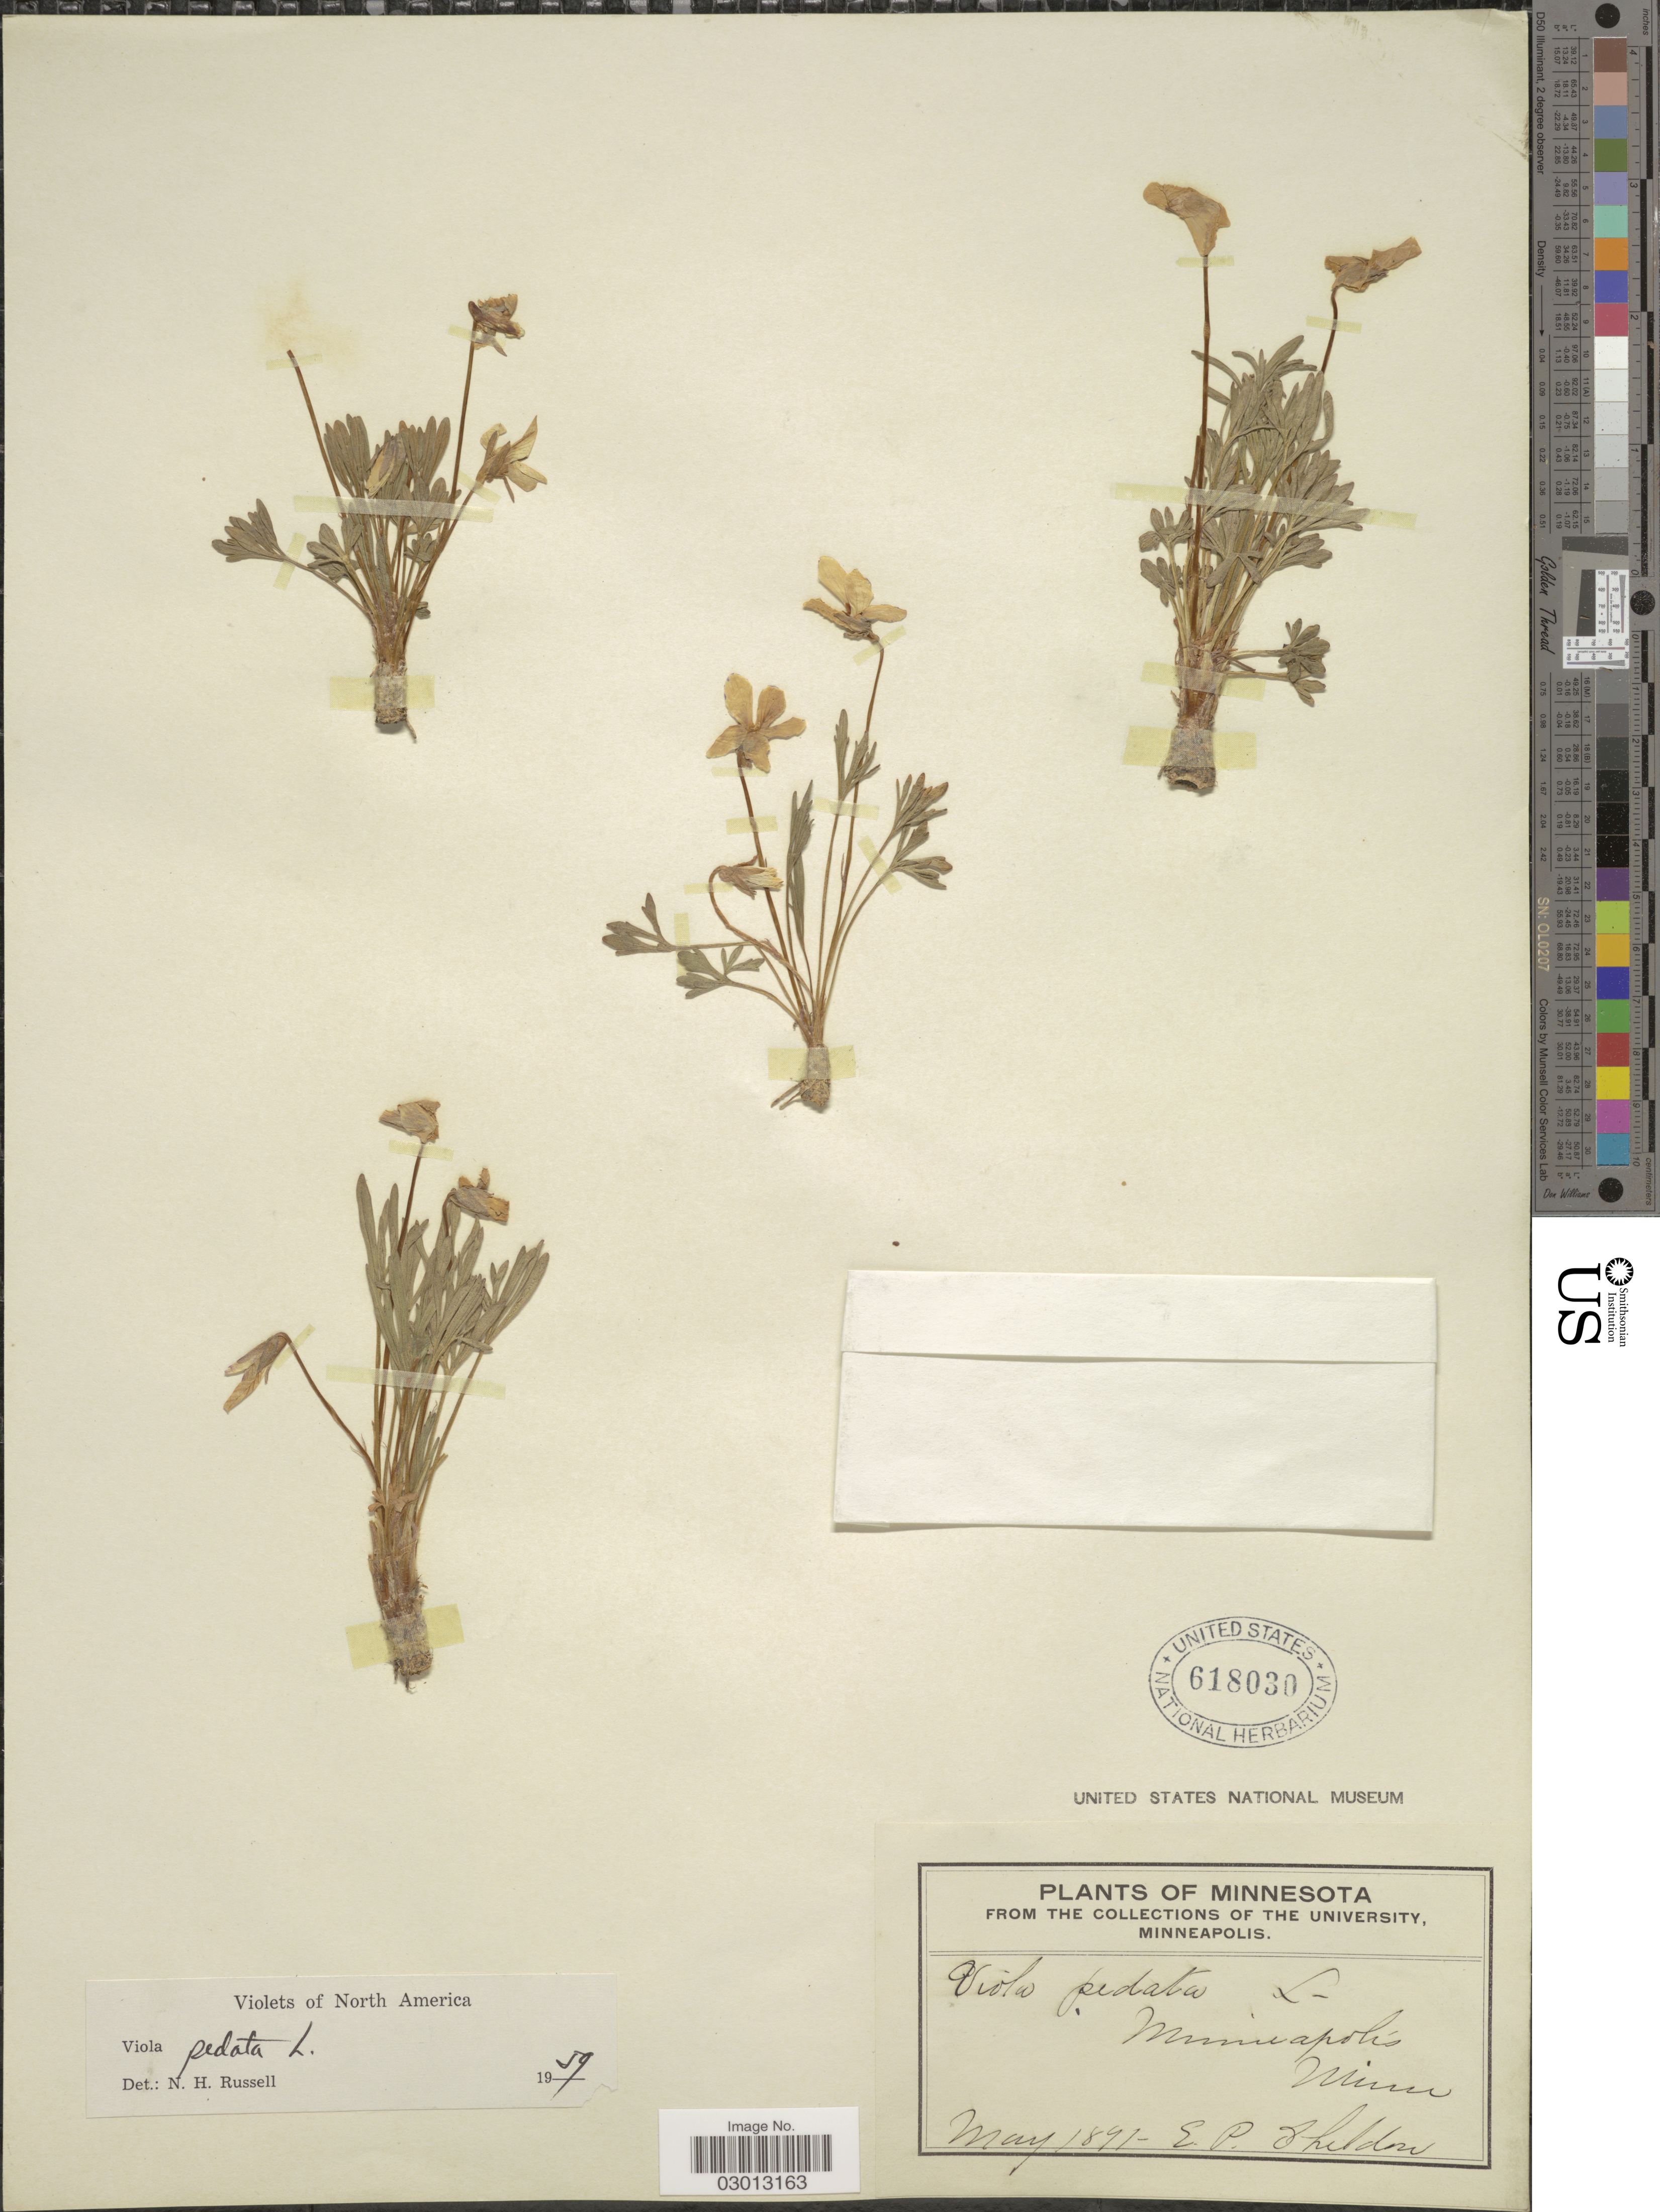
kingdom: Plantae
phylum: Tracheophyta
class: Magnoliopsida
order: Malpighiales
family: Violaceae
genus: Viola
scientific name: Viola pedata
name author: L.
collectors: E. P. Sheldon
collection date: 1891-05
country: United States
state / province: Minnesota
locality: Minneapolis.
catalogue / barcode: US 618030